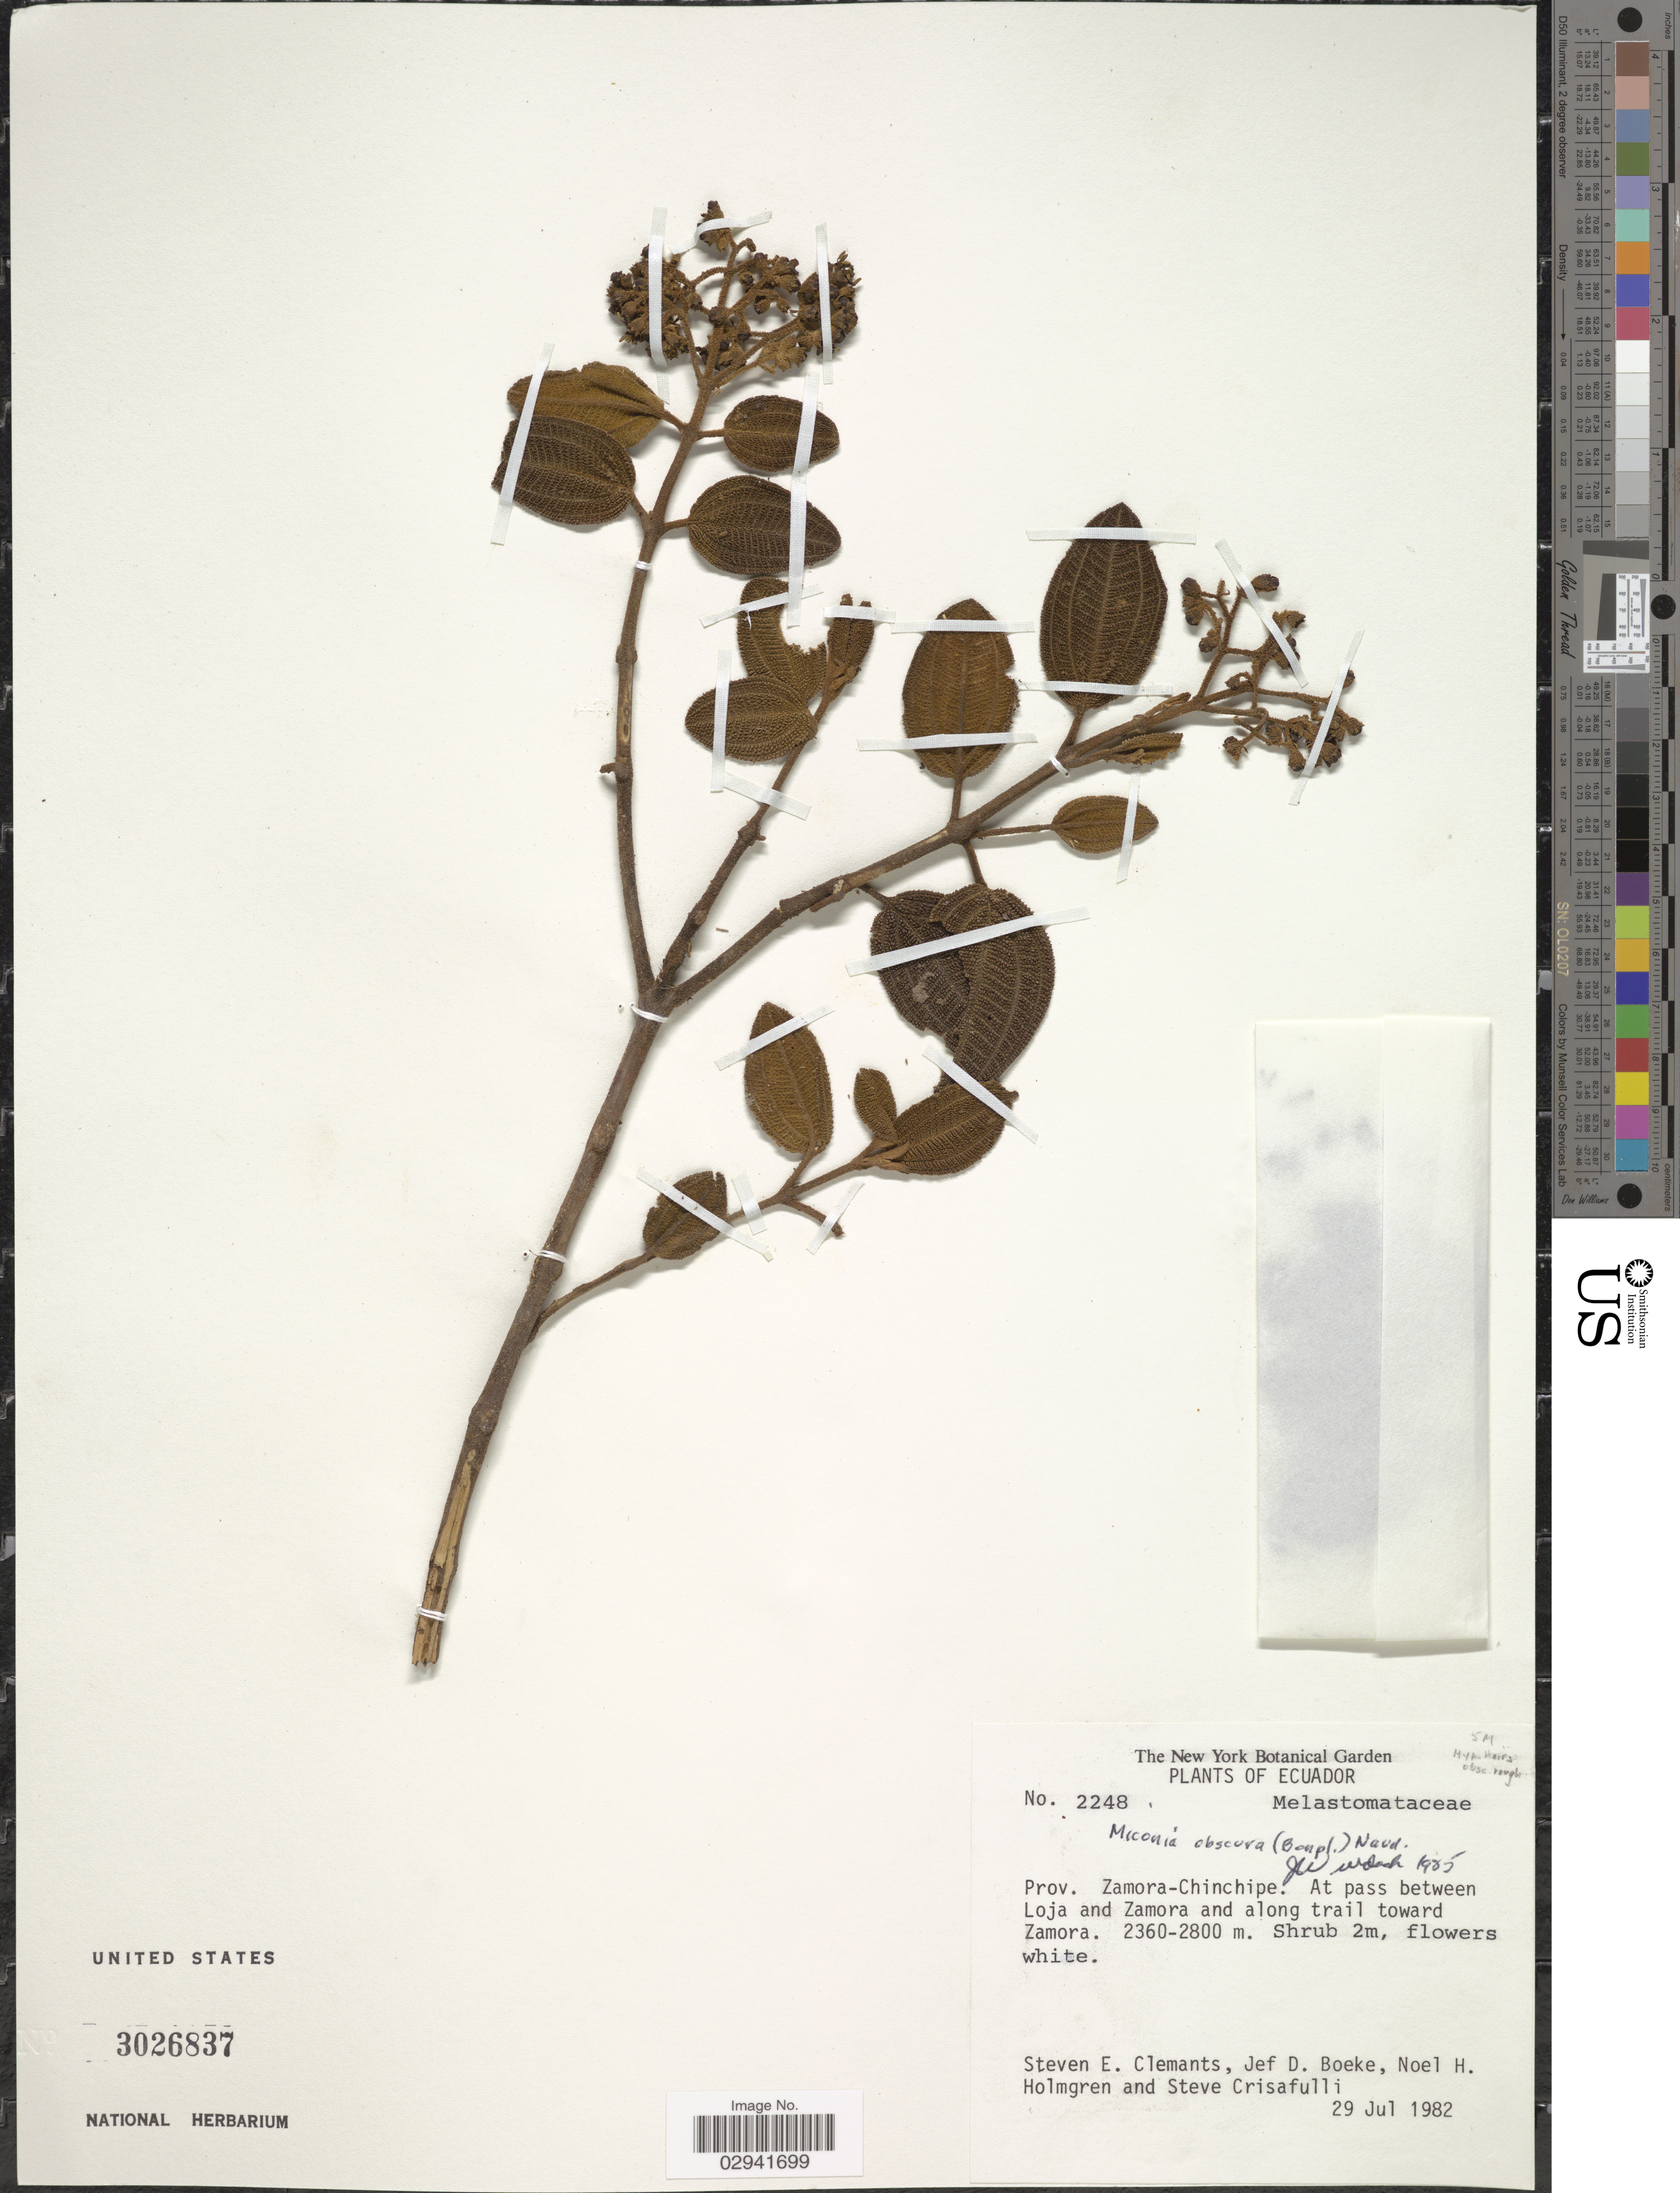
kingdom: Plantae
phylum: Tracheophyta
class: Magnoliopsida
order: Myrtales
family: Melastomataceae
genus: Miconia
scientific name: Miconia obscura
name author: (Bonpl.) Naudin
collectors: S. Clemants, J. Boeke, N. H. Holmgren & S. Crisafulli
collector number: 2248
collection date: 1982-07-29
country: Ecuador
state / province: Zamora-Chinchipe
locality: Prov. Zamora-Chinchipe. At pass between Loja and Zamora and along trail toward Zamora.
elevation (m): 2360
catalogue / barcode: US 3026837